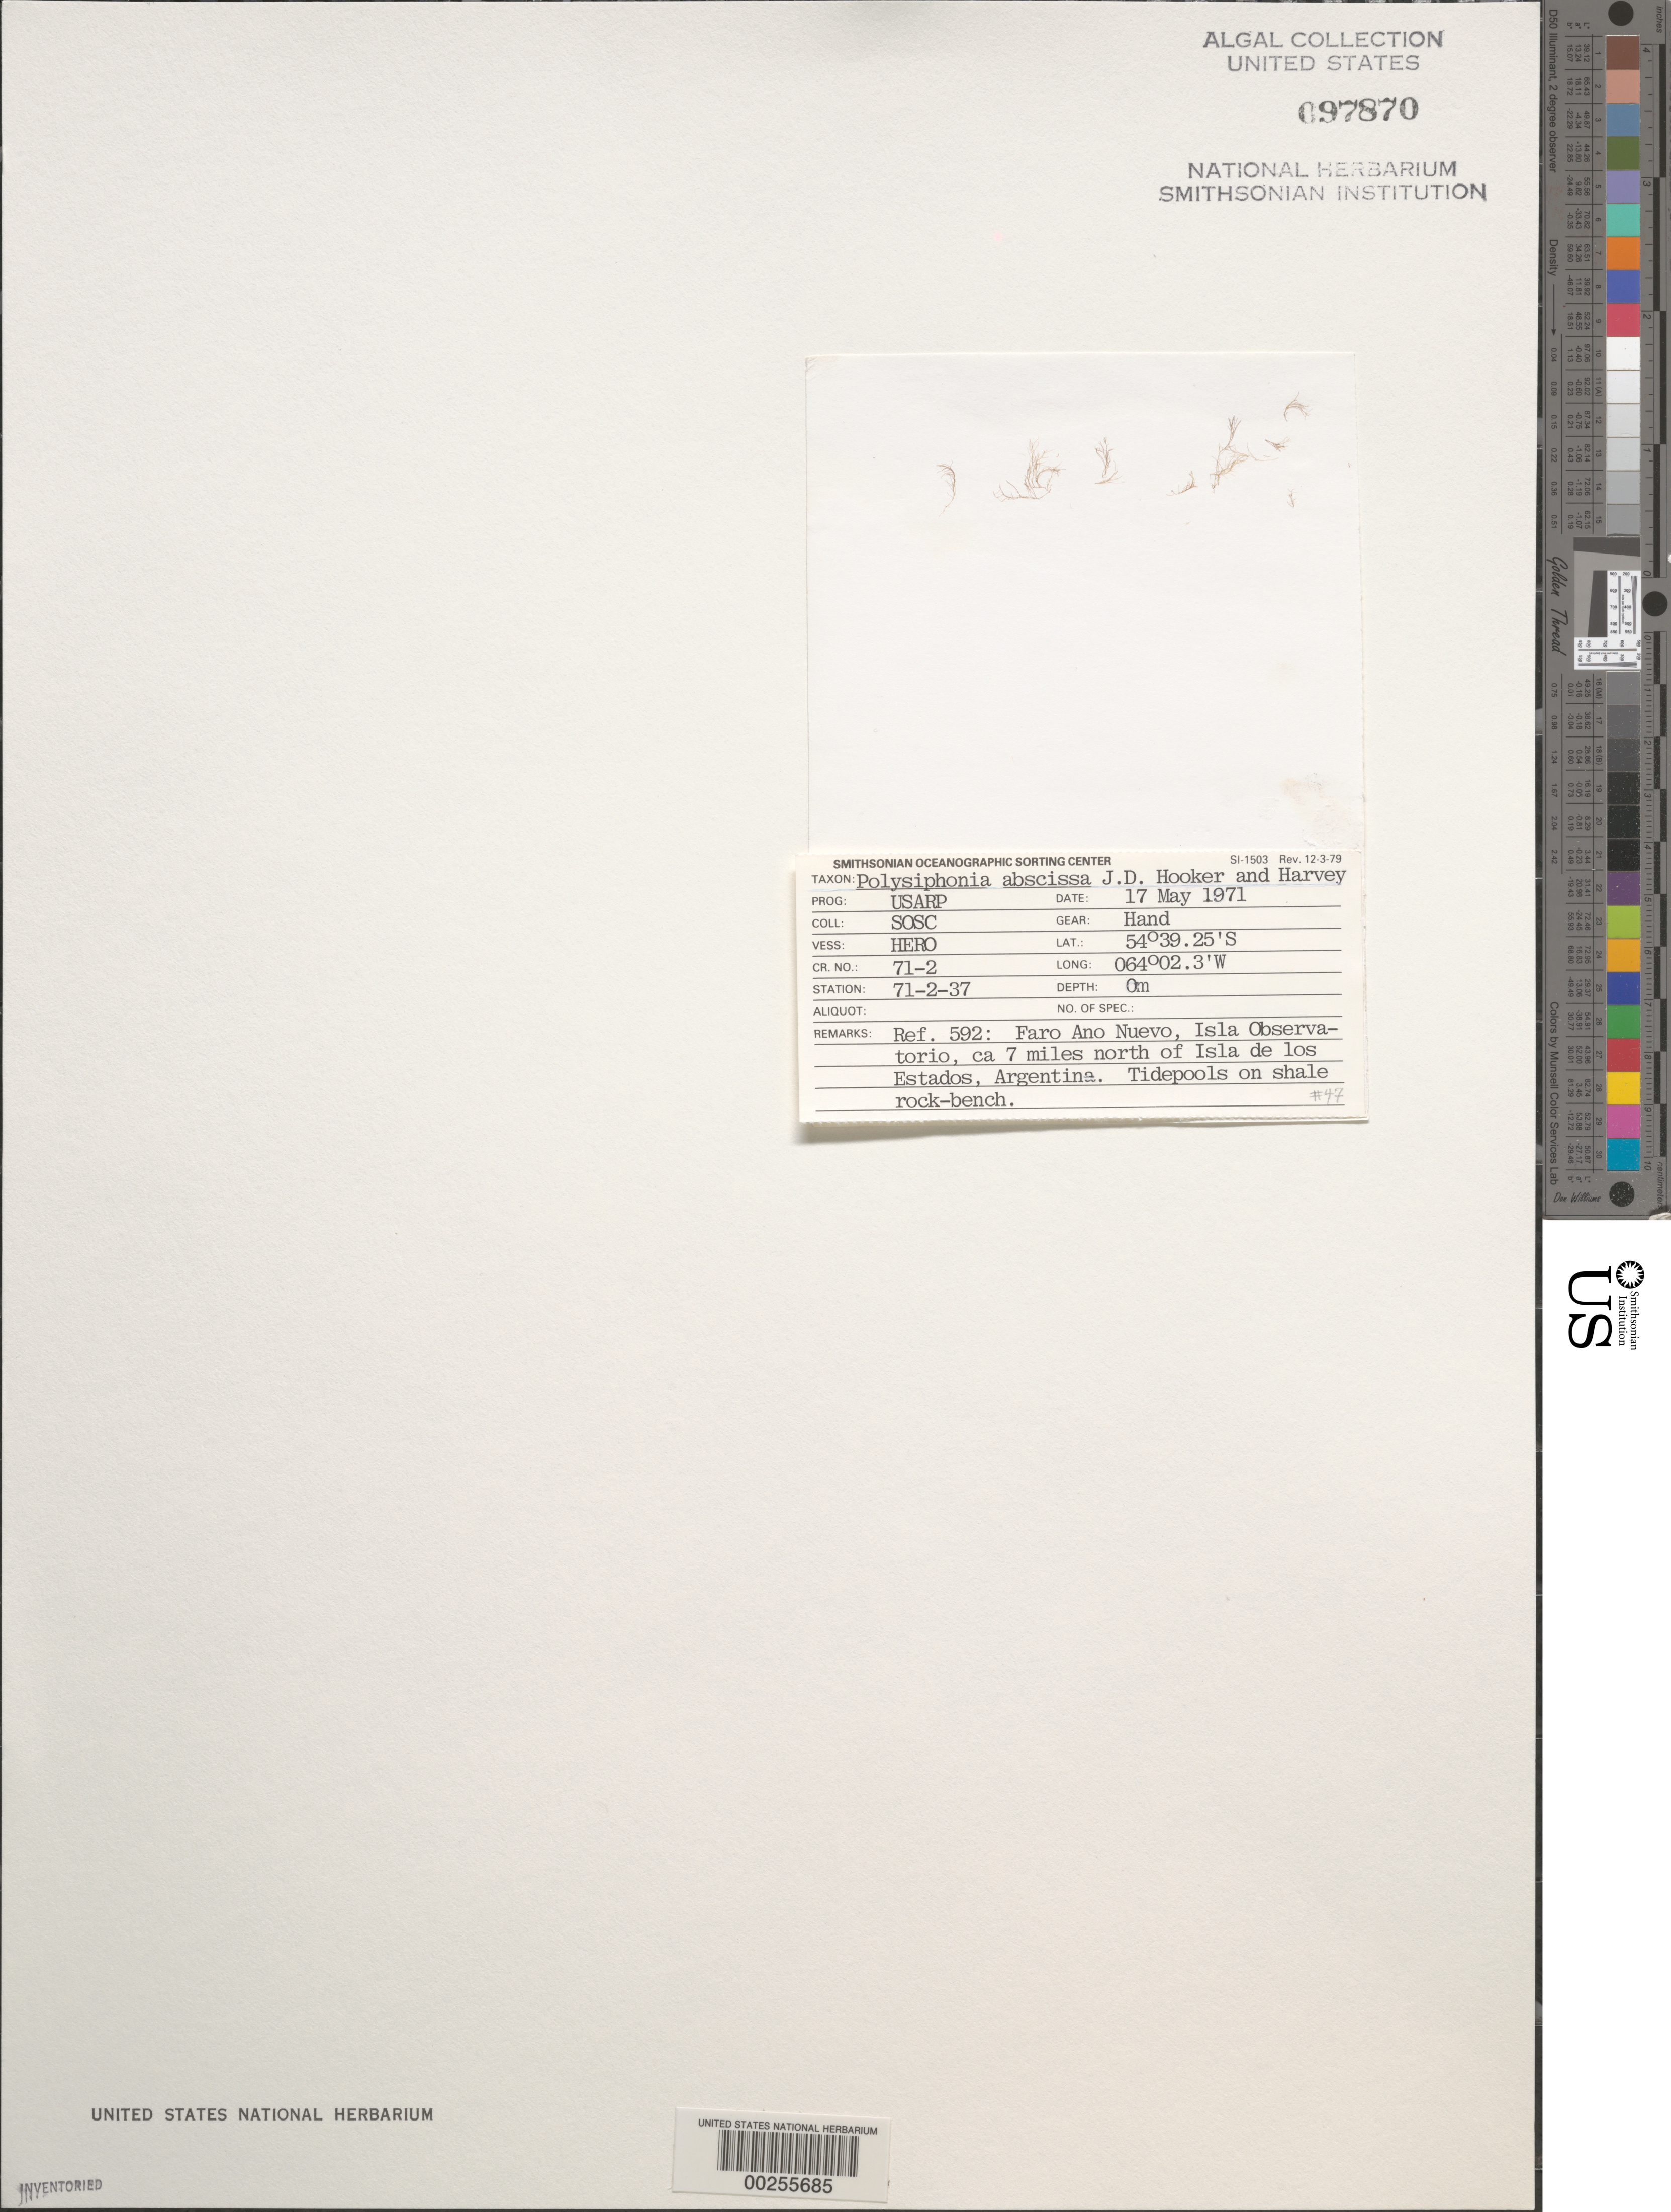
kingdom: Plantae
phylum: Rhodophyta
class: Florideophyceae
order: Ceramiales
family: Rhodomelaceae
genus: Polysiphonia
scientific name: Polysiphonia abscissa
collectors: SOSC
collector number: Station 71-2-37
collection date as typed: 17 May 1971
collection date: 1971-05-17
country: Argentina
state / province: Tierra del Fuego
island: Isla Observatorio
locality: Faro Ano Nuevo, ca. 7 miles north of Isla de los Estados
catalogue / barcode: US 97870